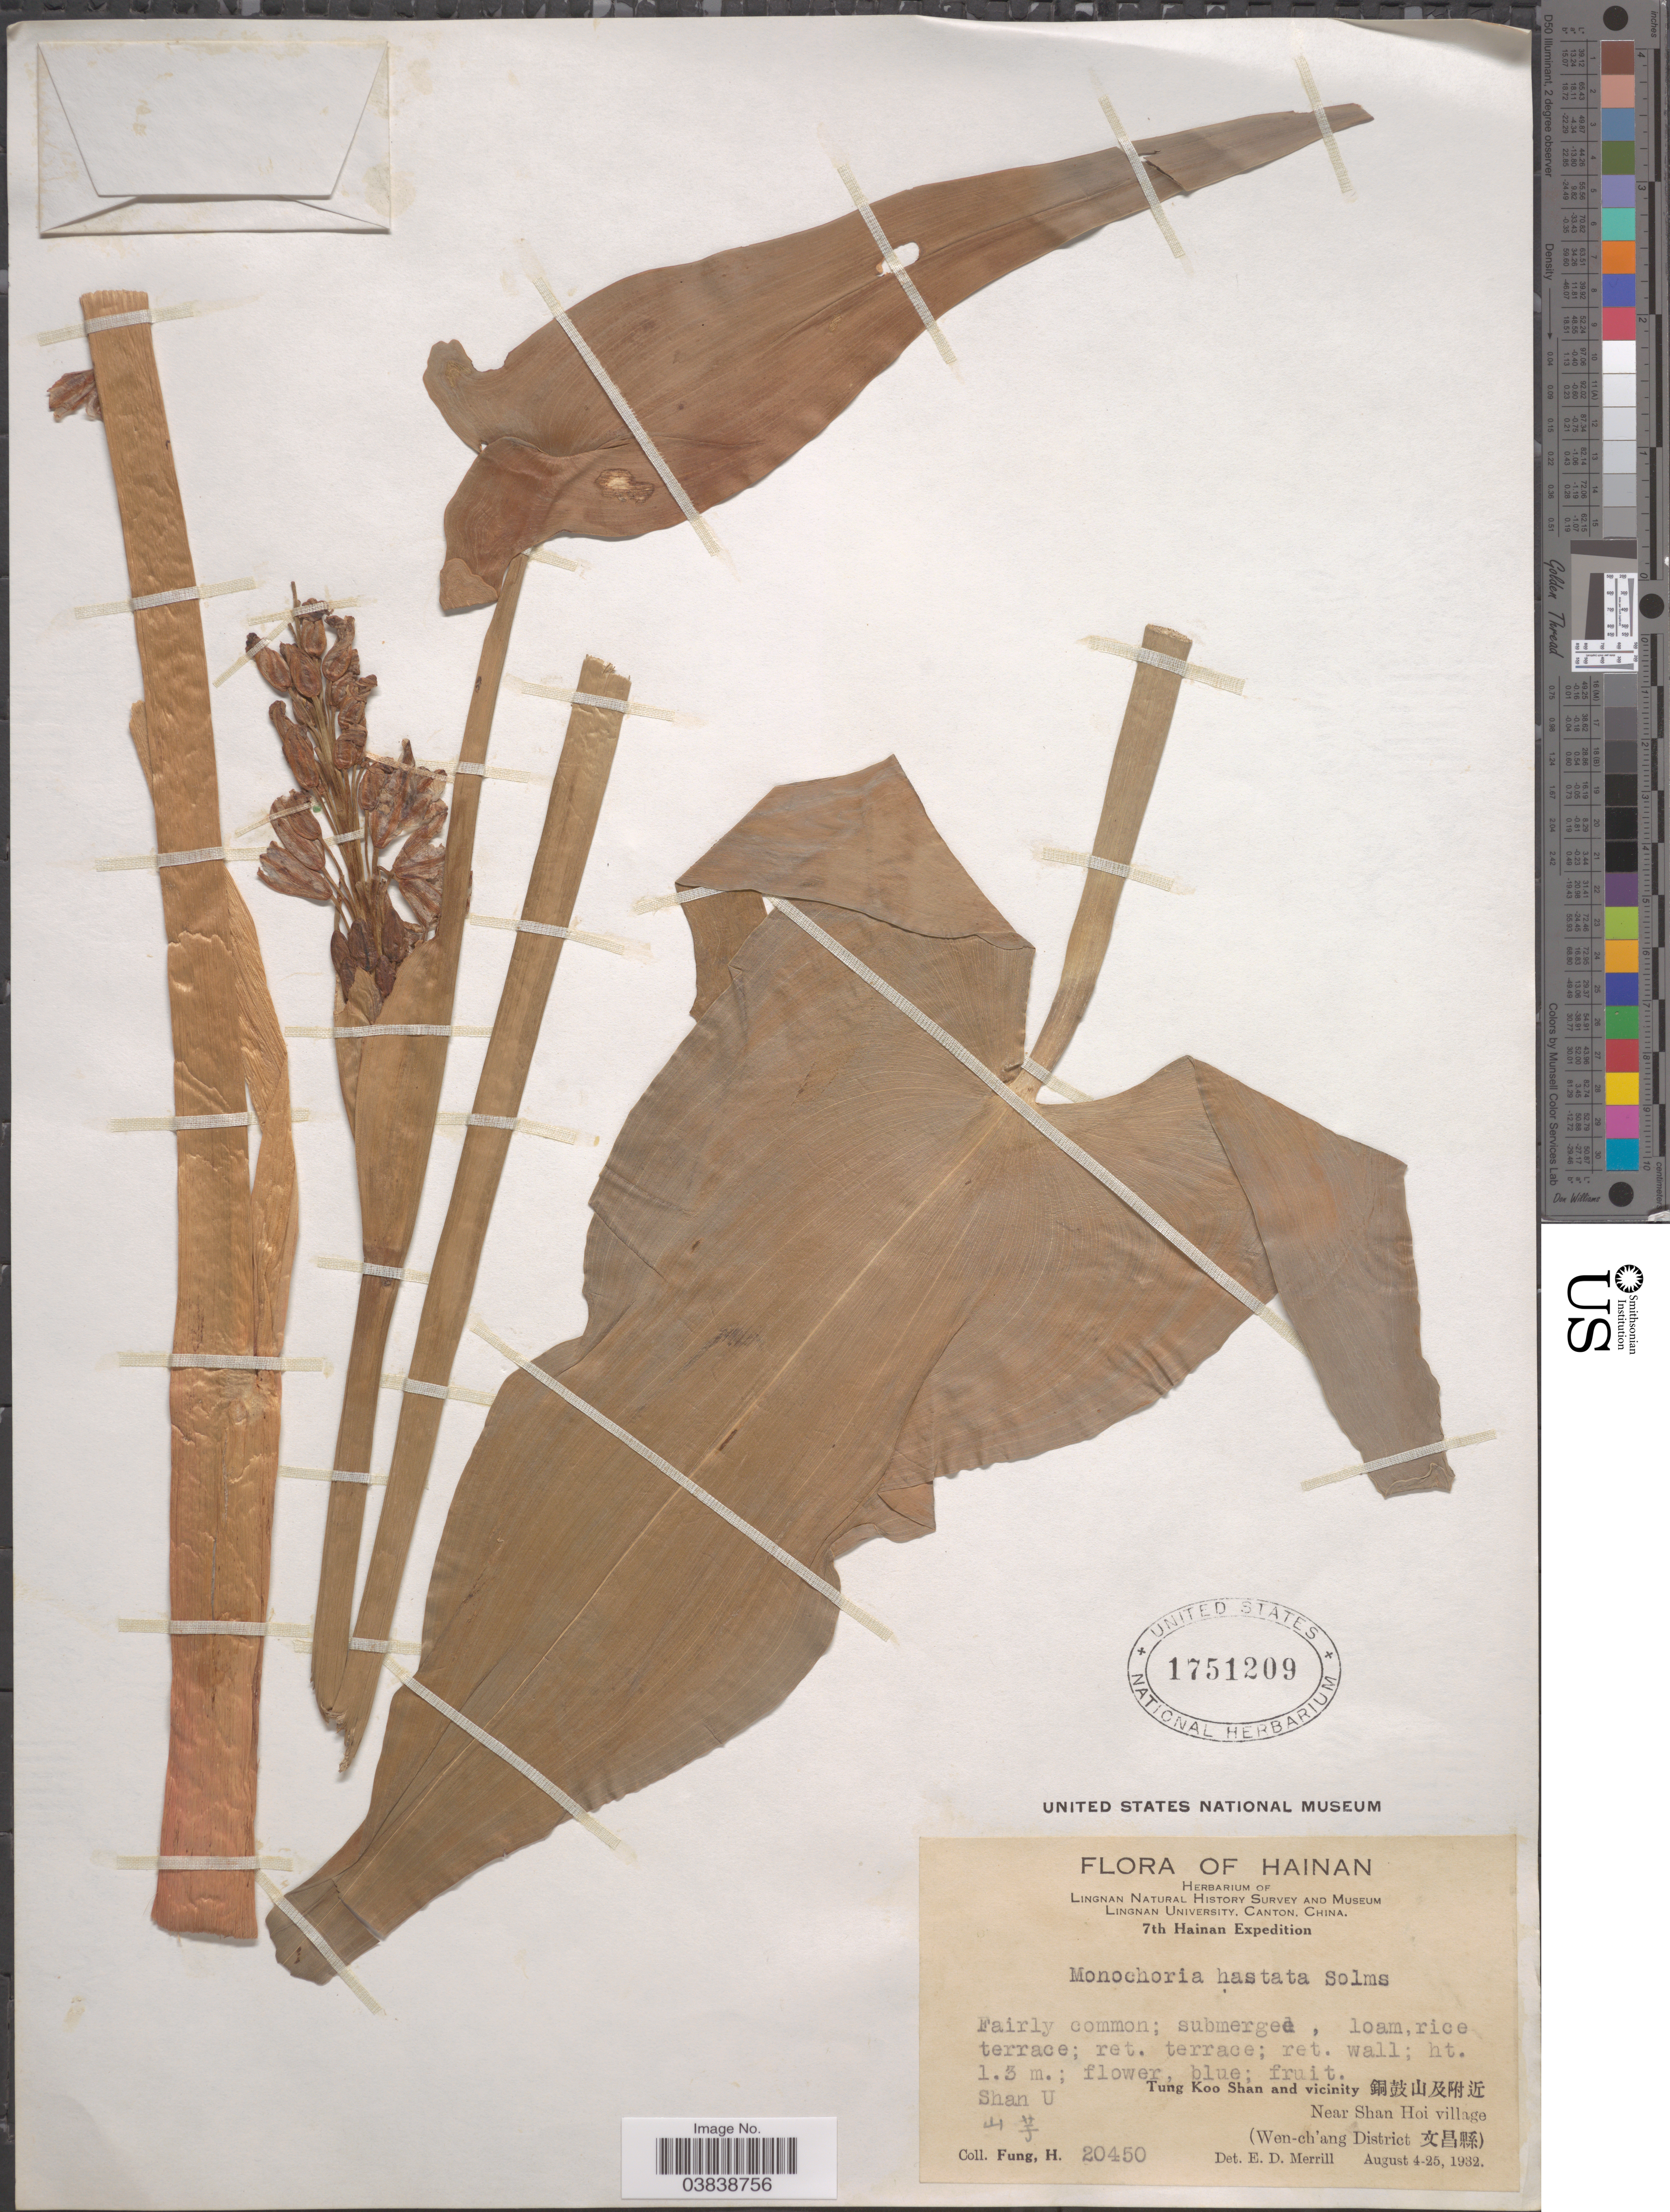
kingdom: Plantae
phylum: Tracheophyta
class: Liliopsida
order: Commelinales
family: Pontederiaceae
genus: Monochoria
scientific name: Monochoria hastifolia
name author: C. Presl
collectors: H. Fung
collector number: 20450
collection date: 1932-08-04/1932-08-25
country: China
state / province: Hainan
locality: Shan U. X. Tung Koo Shan and vicinity. X. Near Shan Hoi village. (Wen-ch'ang District X).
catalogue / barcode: US 1751209